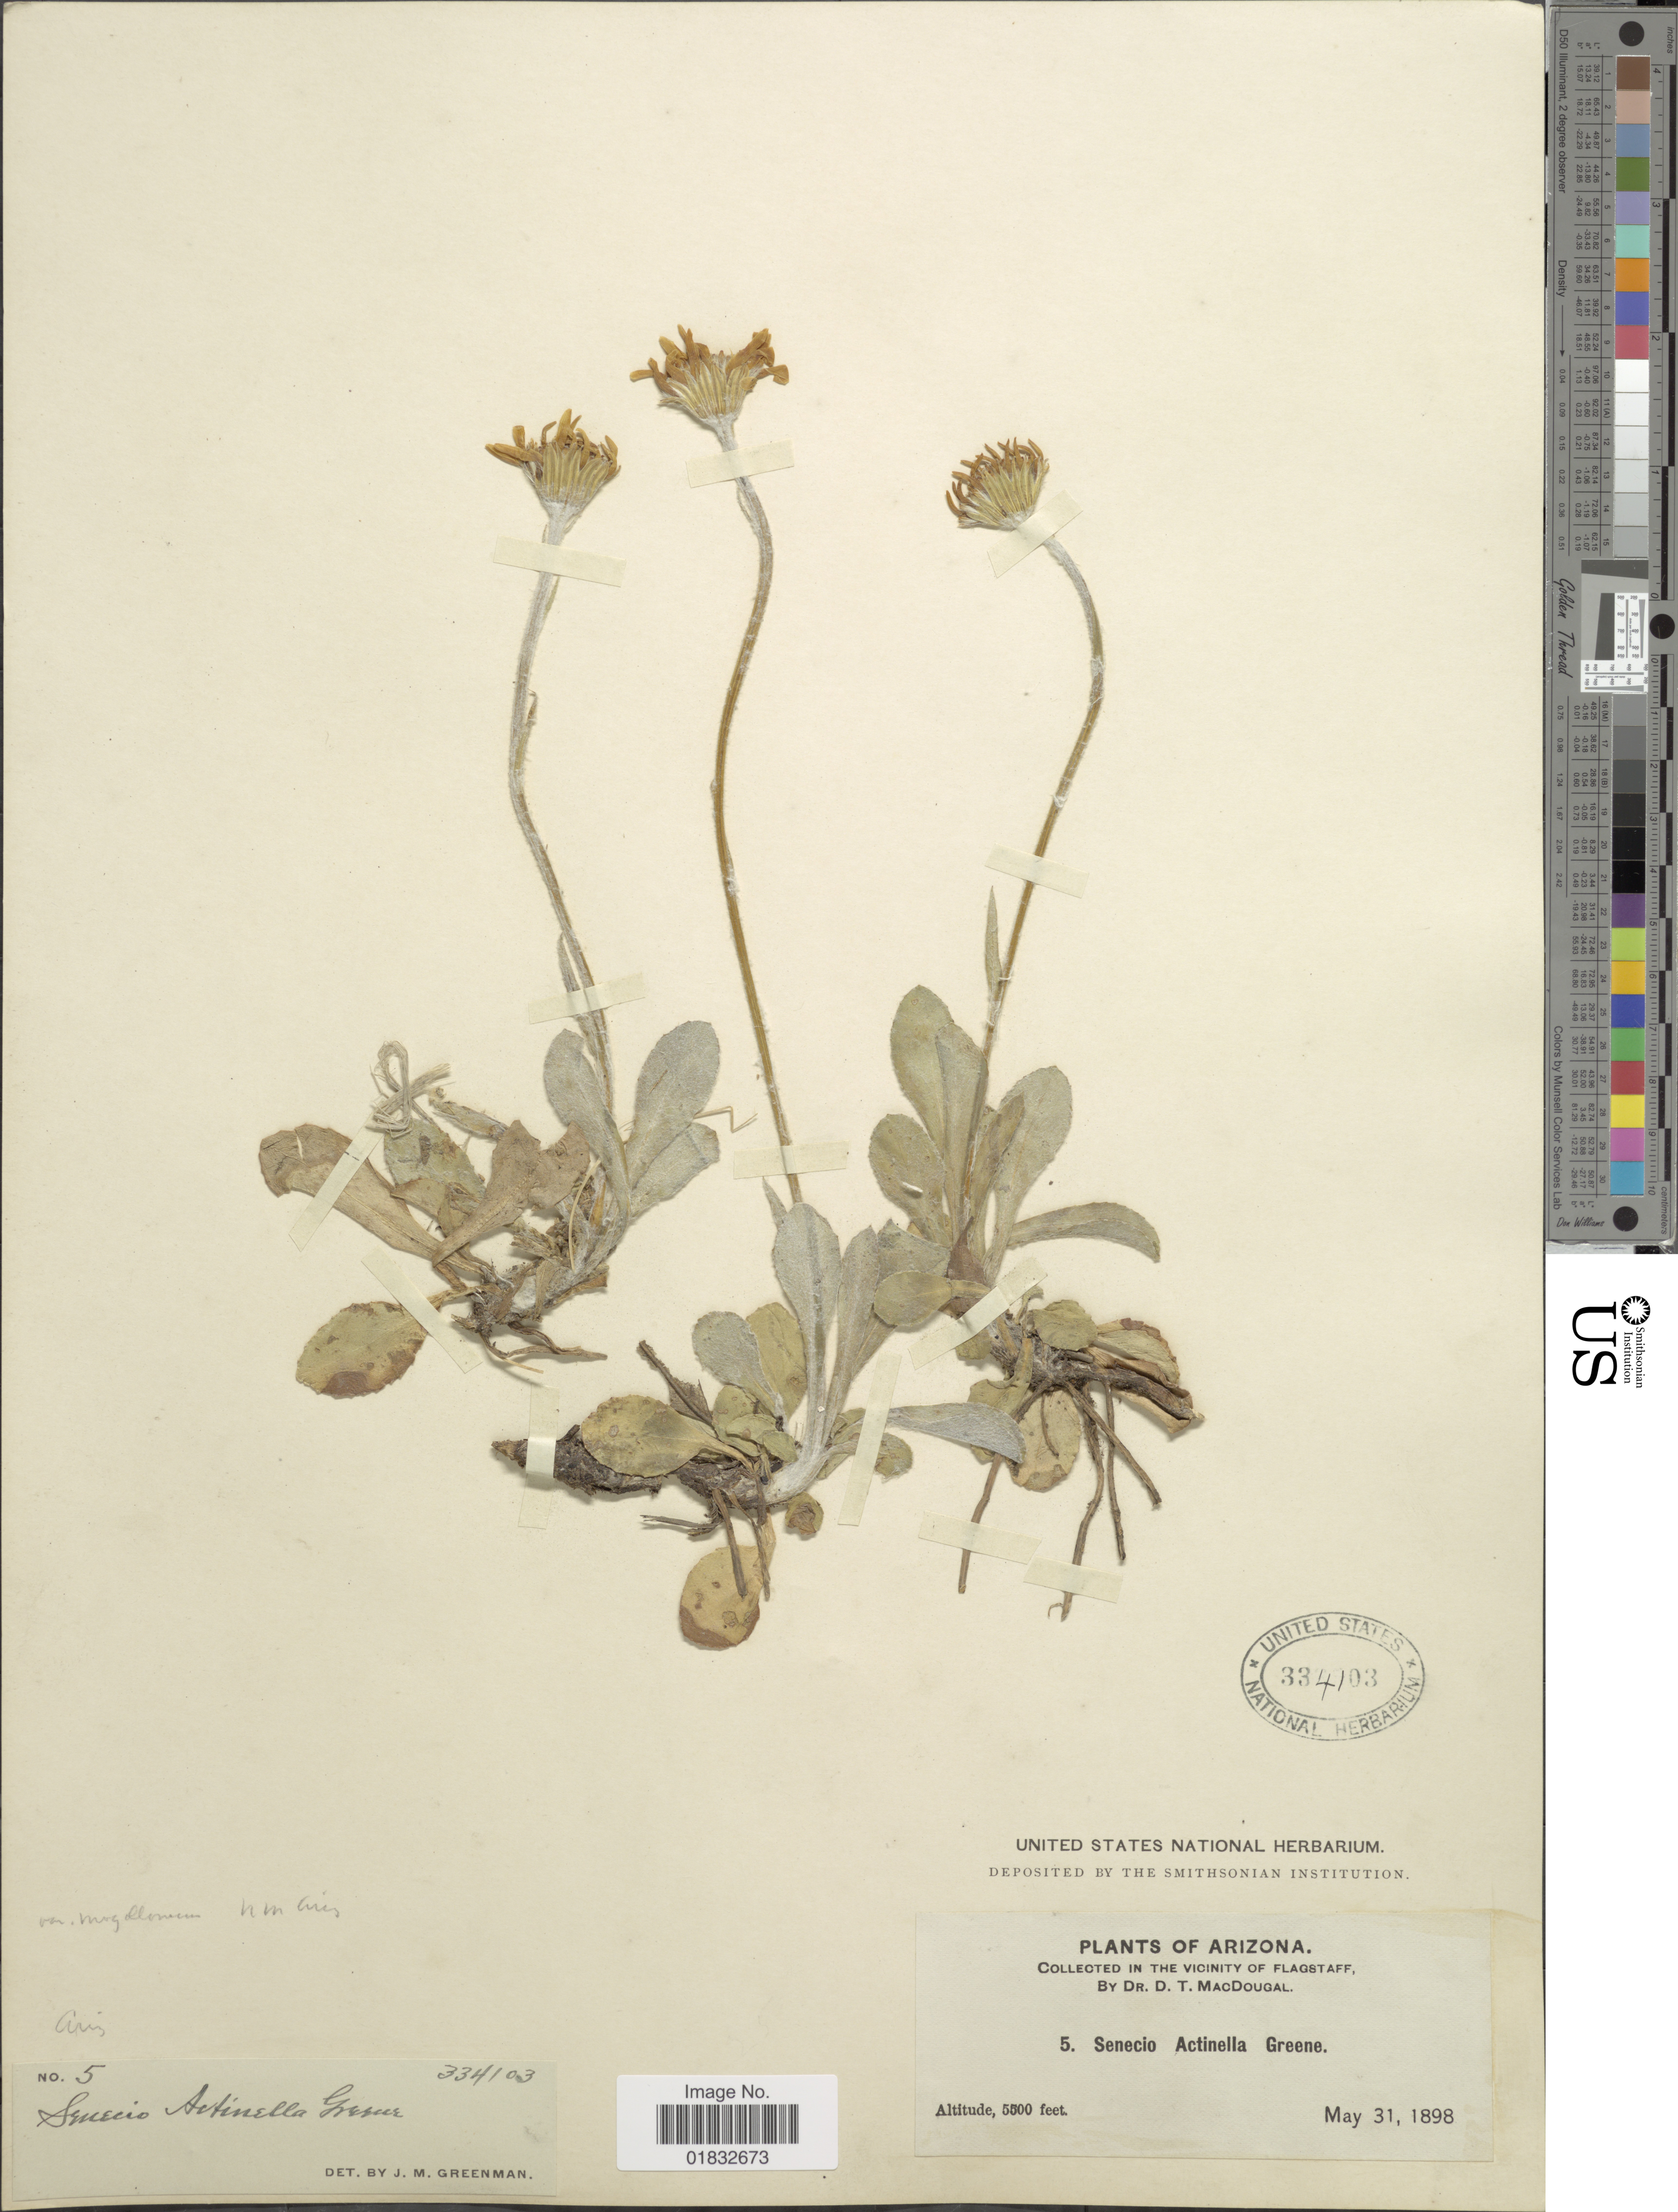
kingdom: Plantae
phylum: Tracheophyta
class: Magnoliopsida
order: Asterales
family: Asteraceae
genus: Senecio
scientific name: Senecio actinella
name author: Greene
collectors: D. T. MacDougal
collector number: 5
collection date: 1898-05-31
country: United States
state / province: Arizona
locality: In the Vicinity of Flagstaff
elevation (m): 1676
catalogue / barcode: US 334103